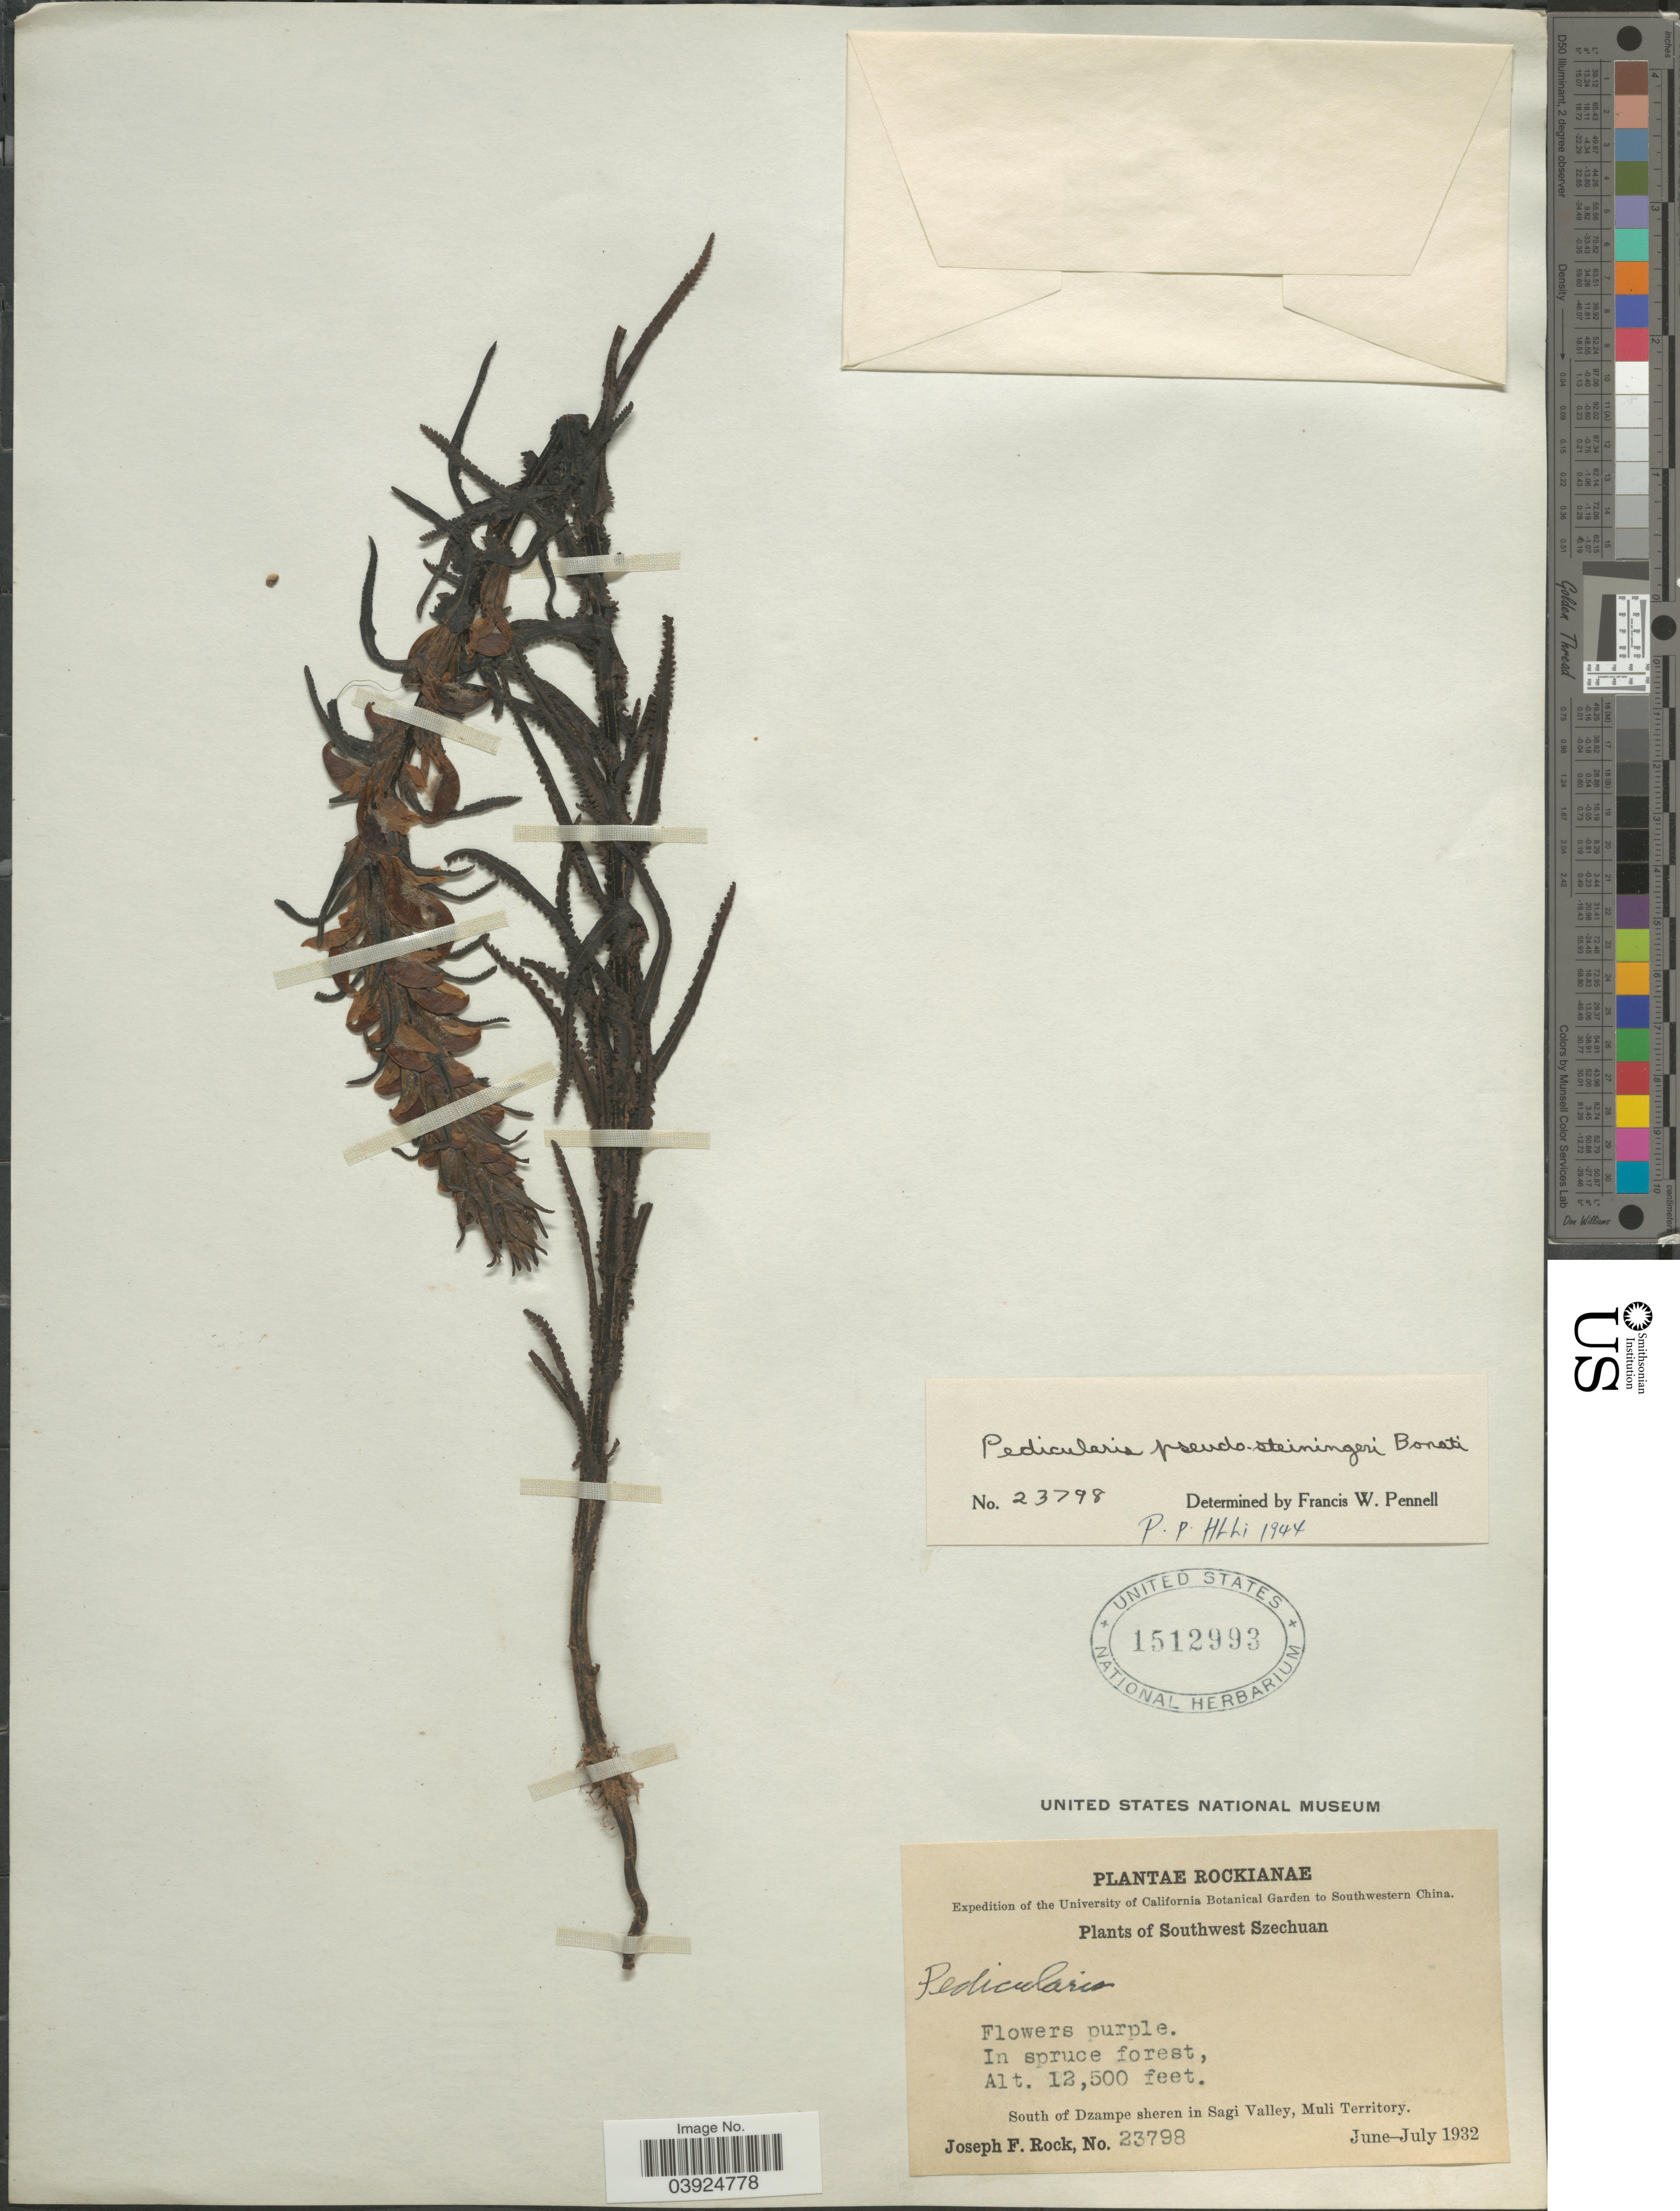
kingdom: Plantae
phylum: Tracheophyta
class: Magnoliopsida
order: Lamiales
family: Orobanchaceae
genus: Pedicularis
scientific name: Pedicularis pseudosteiningeri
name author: Bonati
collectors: J. F. Rock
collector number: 23798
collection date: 1932-06/1932-07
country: China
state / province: Sichuan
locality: Southwestern China. Southwest Szechuan. South of Dzampe sheren in Sagi Valley, Muli Territory.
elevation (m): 3810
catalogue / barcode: US 1512993